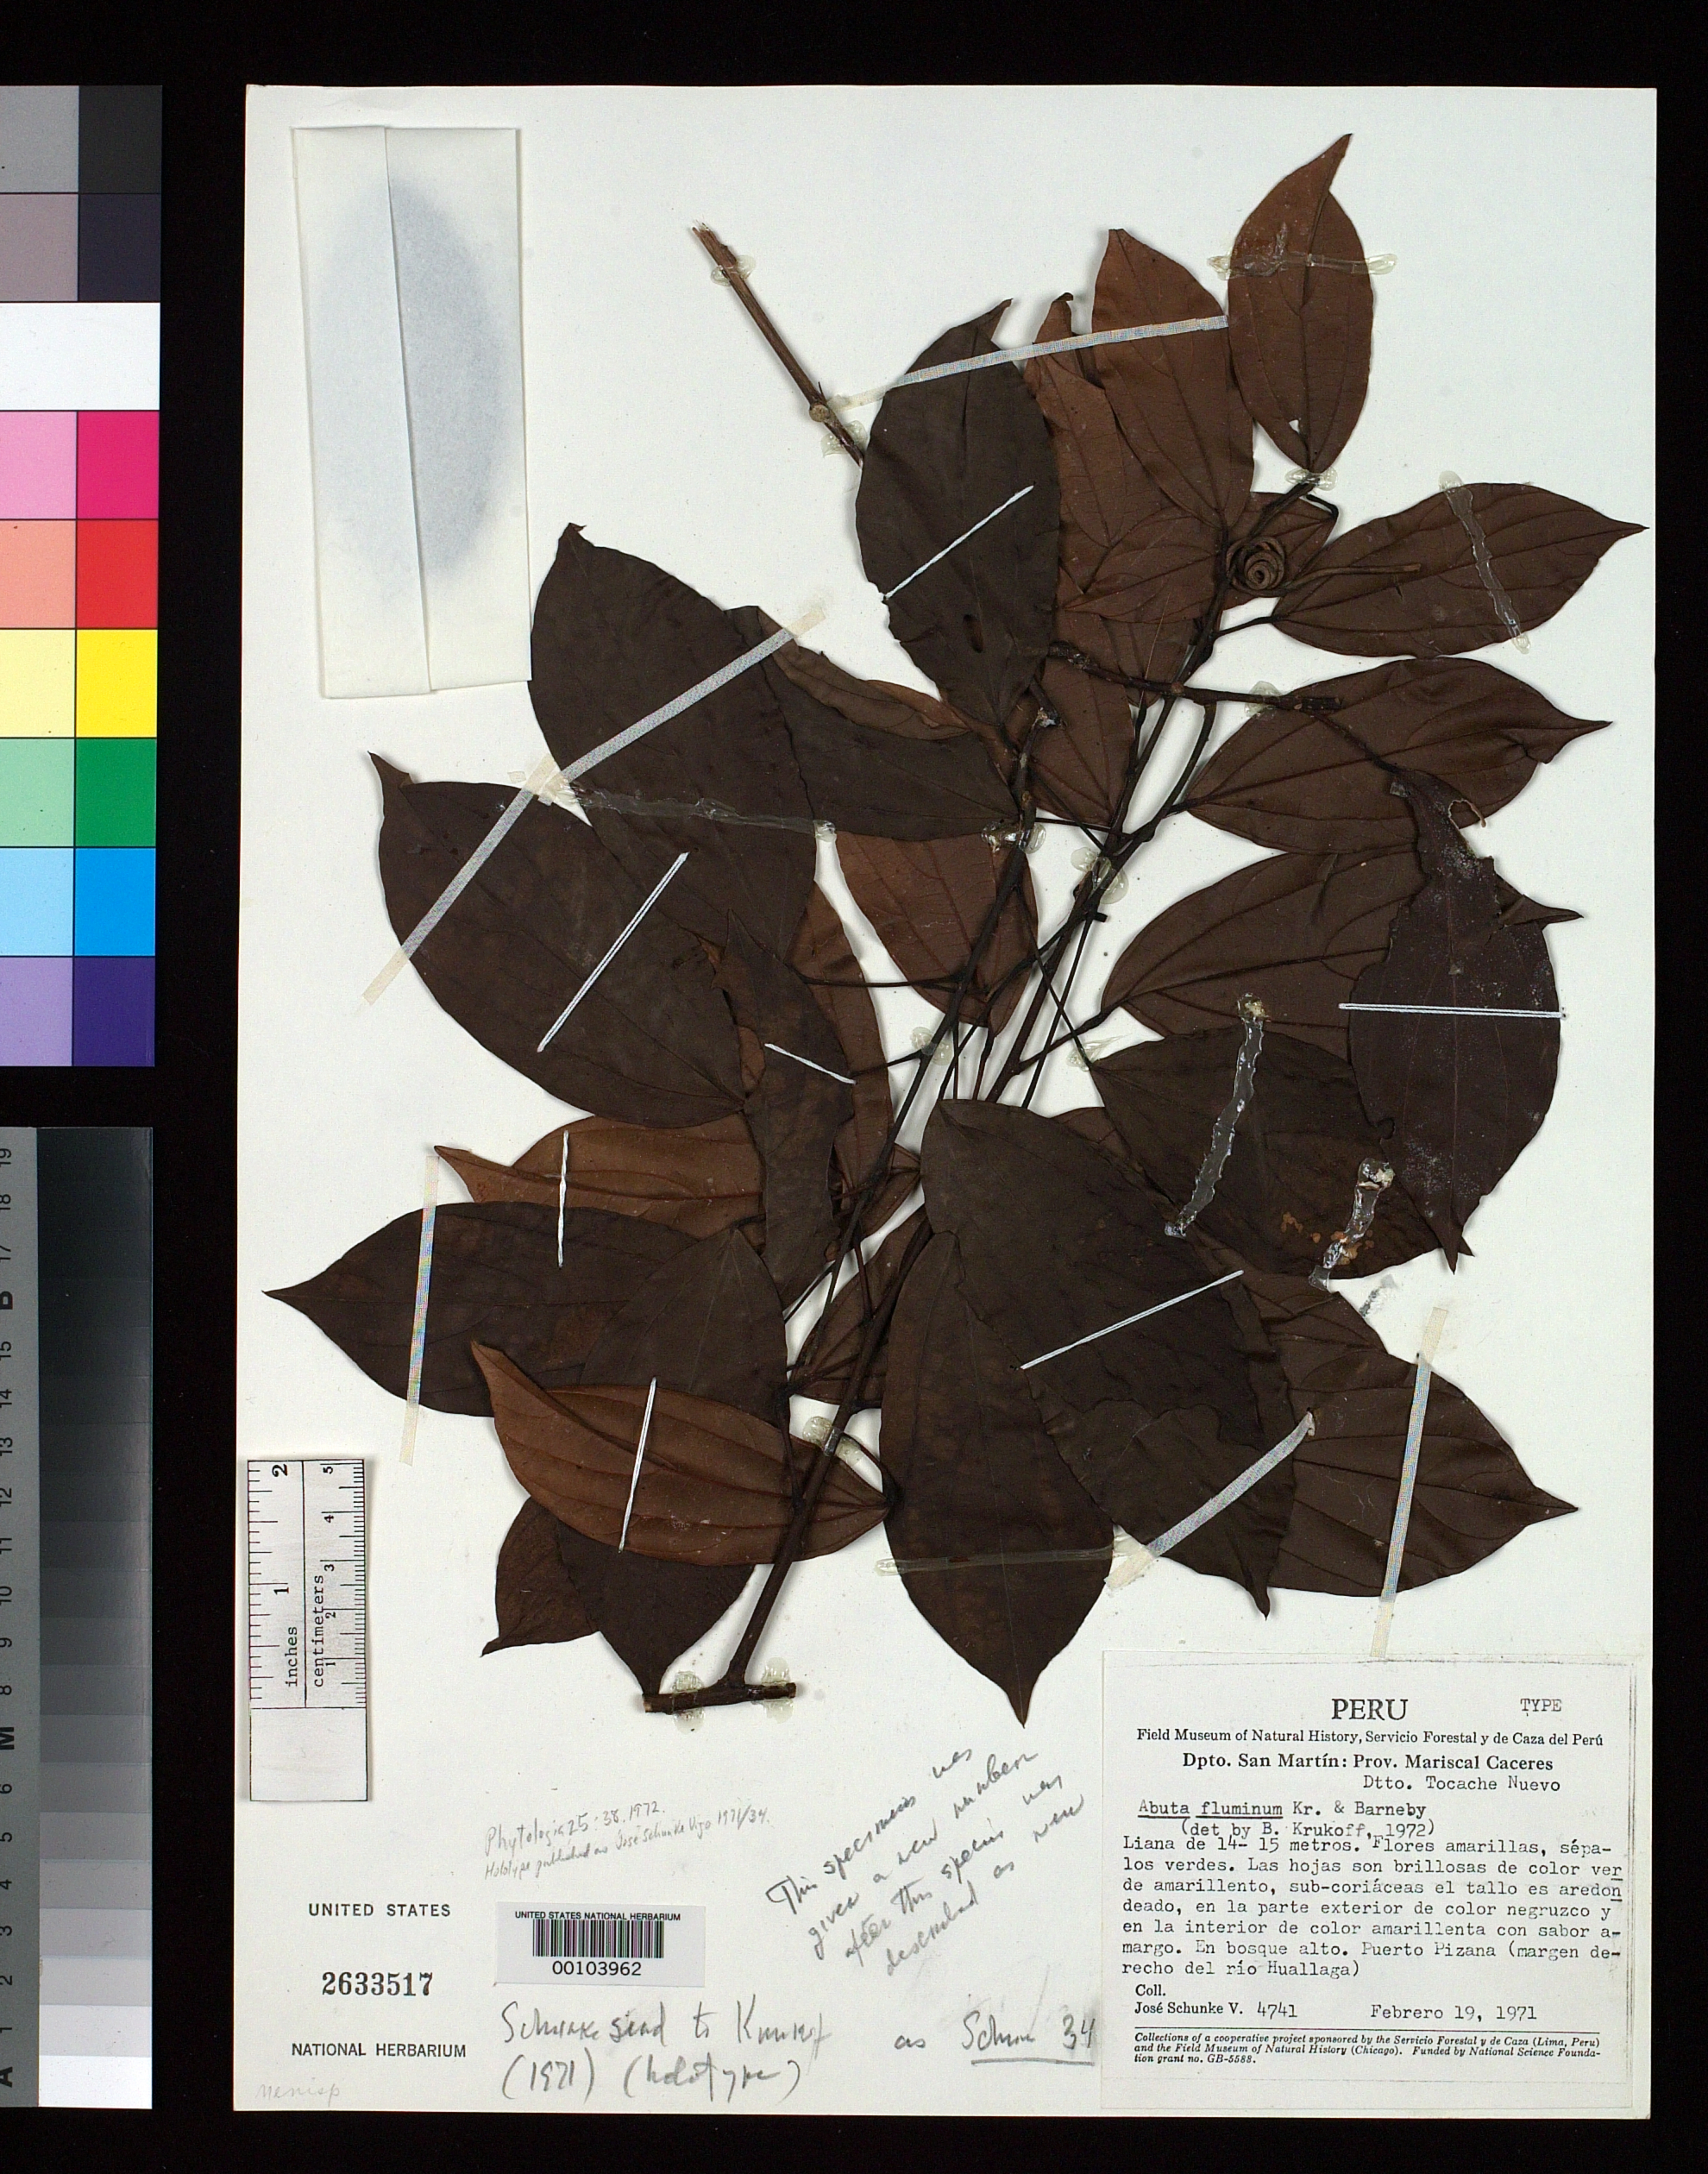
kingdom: Plantae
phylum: Tracheophyta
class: Magnoliopsida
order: Ranunculales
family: Menispermaceae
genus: Abuta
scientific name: Abuta fluminum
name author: Krukoff & Barneby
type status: Isotype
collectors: J. Schunke Vigo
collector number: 4741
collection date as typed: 19 Feb 1971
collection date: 1971-02-19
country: Peru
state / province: San Martín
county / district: Mariscal Cáceres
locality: Tocache Nuevo Distro, Puerto Pizana, Rio Huallaga.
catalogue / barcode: US 2633517